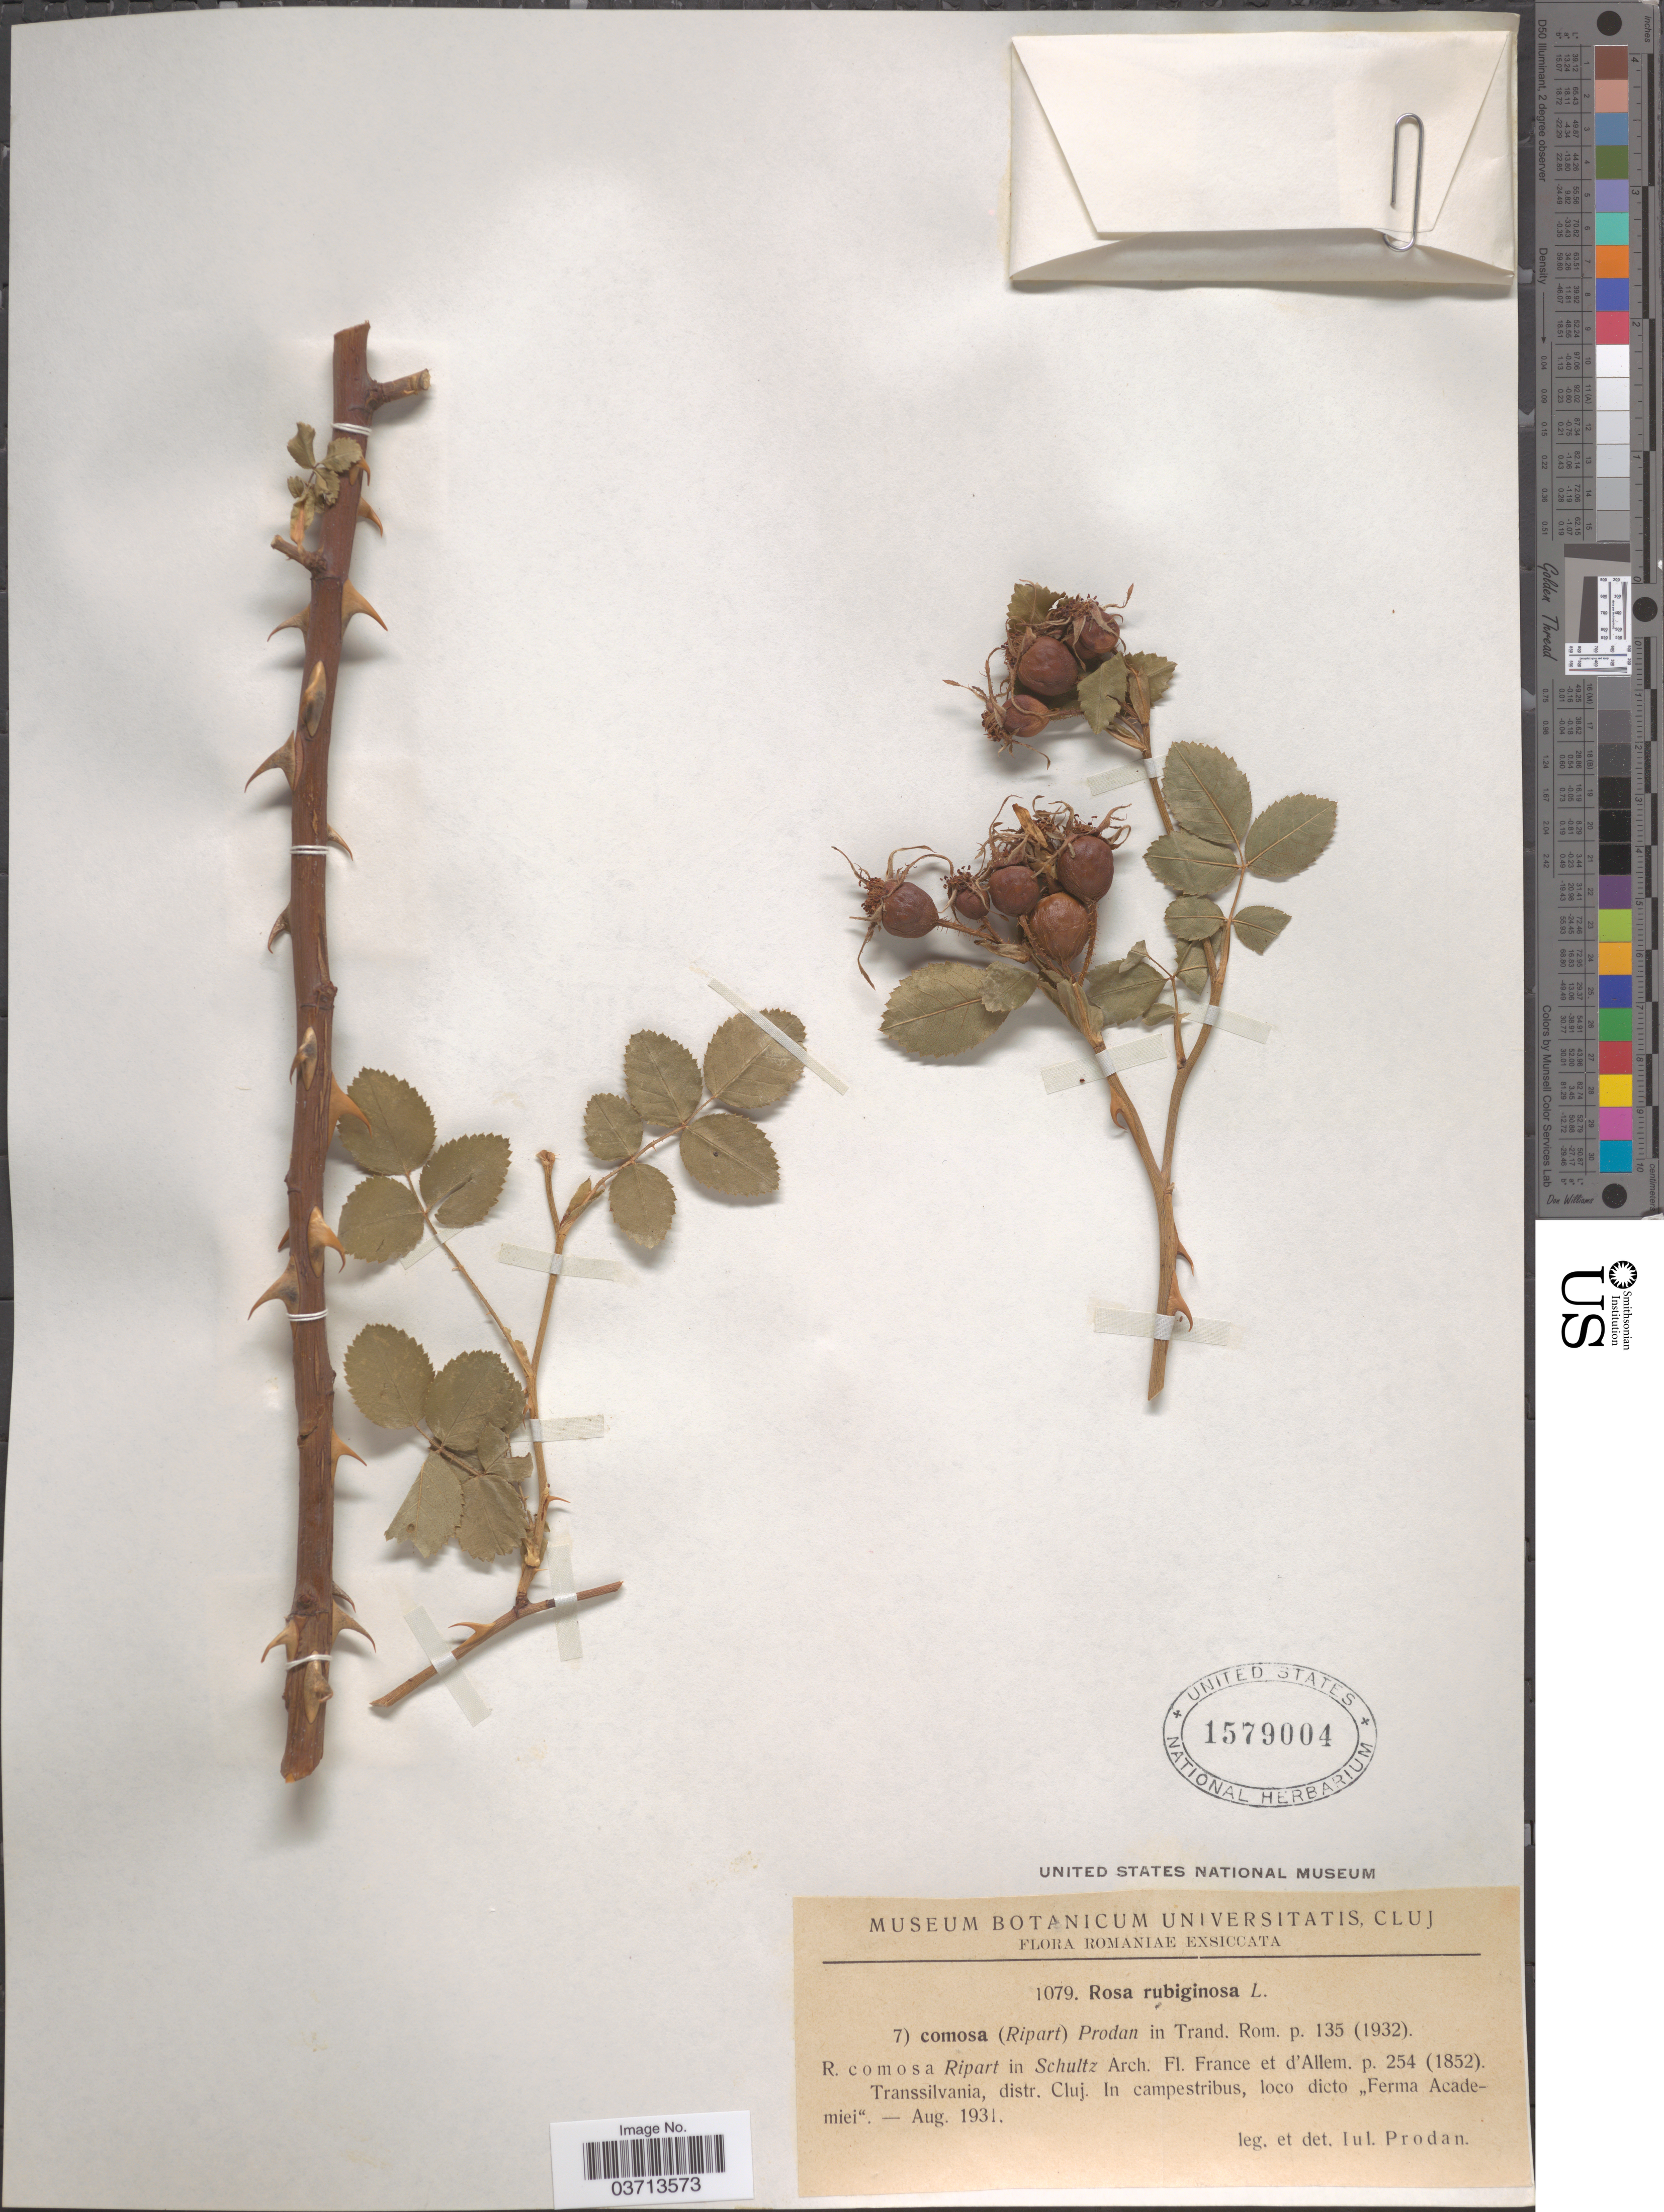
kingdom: Plantae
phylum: Tracheophyta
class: Magnoliopsida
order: Rosales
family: Rosaceae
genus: Rosa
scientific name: Rosa rubiginosa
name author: L.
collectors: J. Prodan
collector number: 1079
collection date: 1931-08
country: Romania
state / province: Cluj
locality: Transsilvania, distr. Cluj. In campestribus, loco dicto "Ferma Academiei".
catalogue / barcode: US 1579004